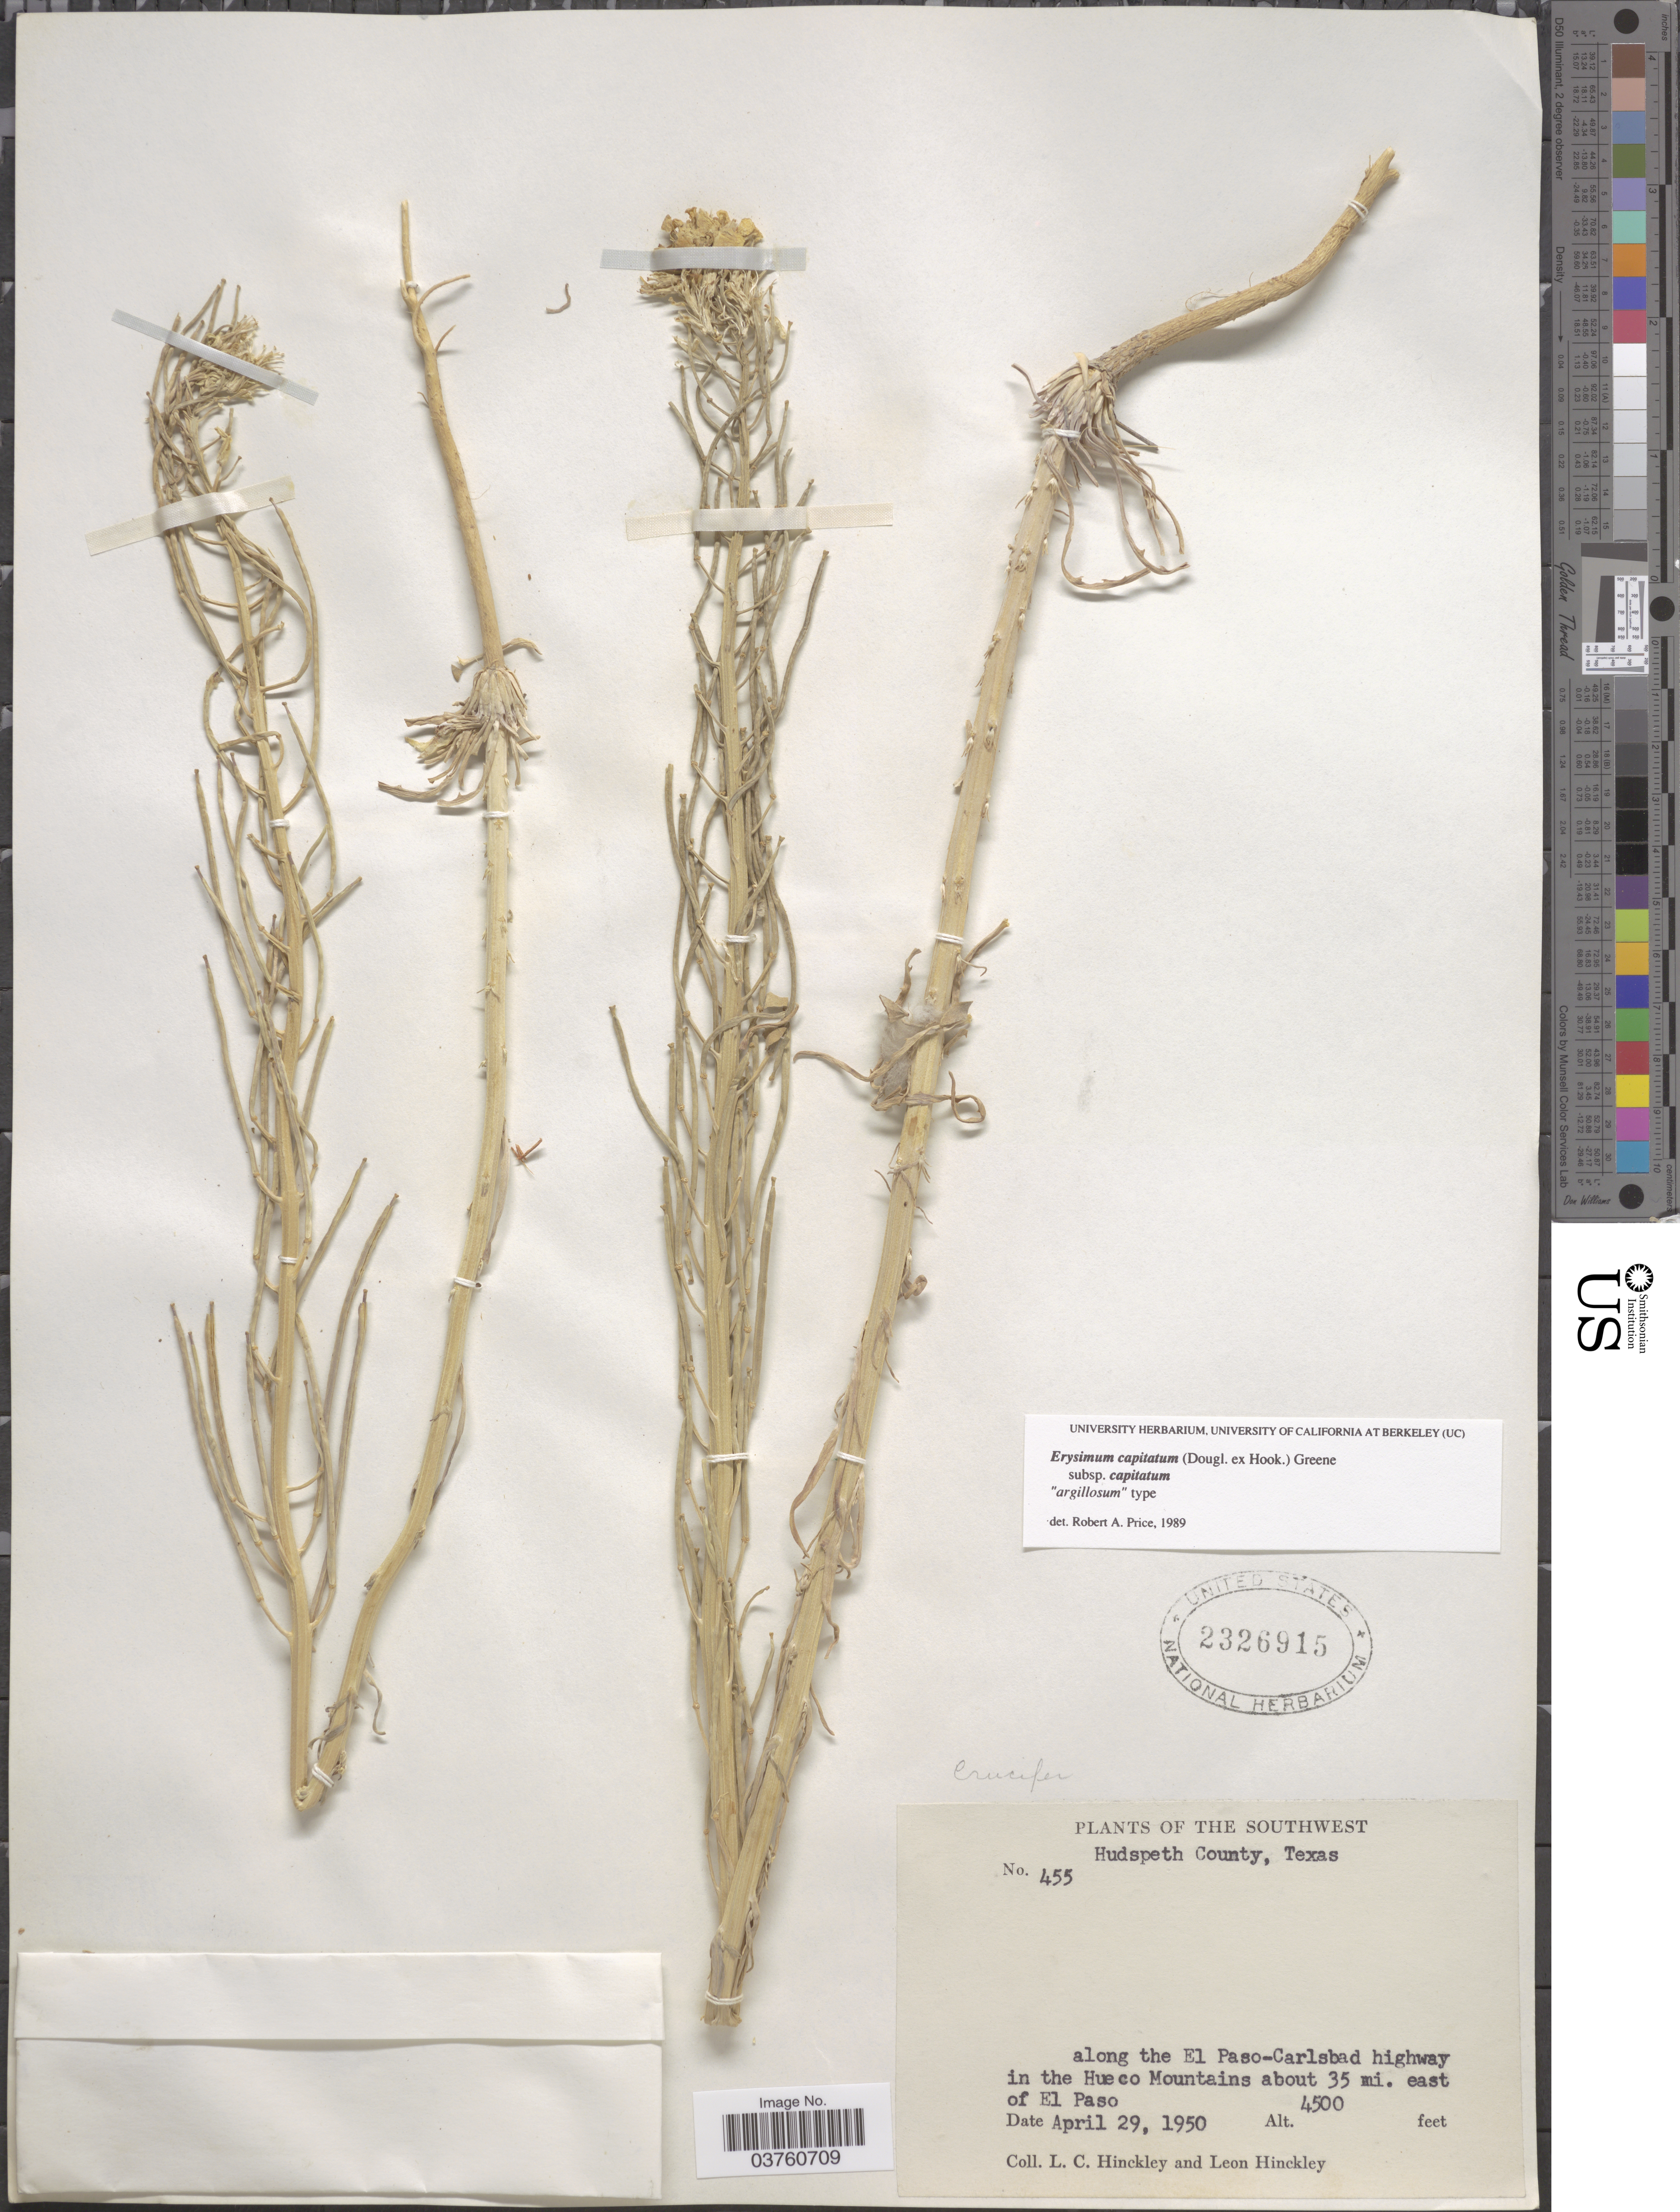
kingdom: Plantae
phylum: Tracheophyta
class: Magnoliopsida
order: Brassicales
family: Brassicaceae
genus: Erysimum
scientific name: Erysimum capitatum subsp. capitatum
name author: (Douglas ex Hook.) Greene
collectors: L. Hinckley & L. Hinckley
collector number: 455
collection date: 1950-04-29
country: United States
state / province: Texas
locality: The Southwest. Hudspeth County. Along the El Paso-Carlsbad highway in the Hueco Mountains about 35 mi. east of El Paso.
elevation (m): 1372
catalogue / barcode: US 2326915